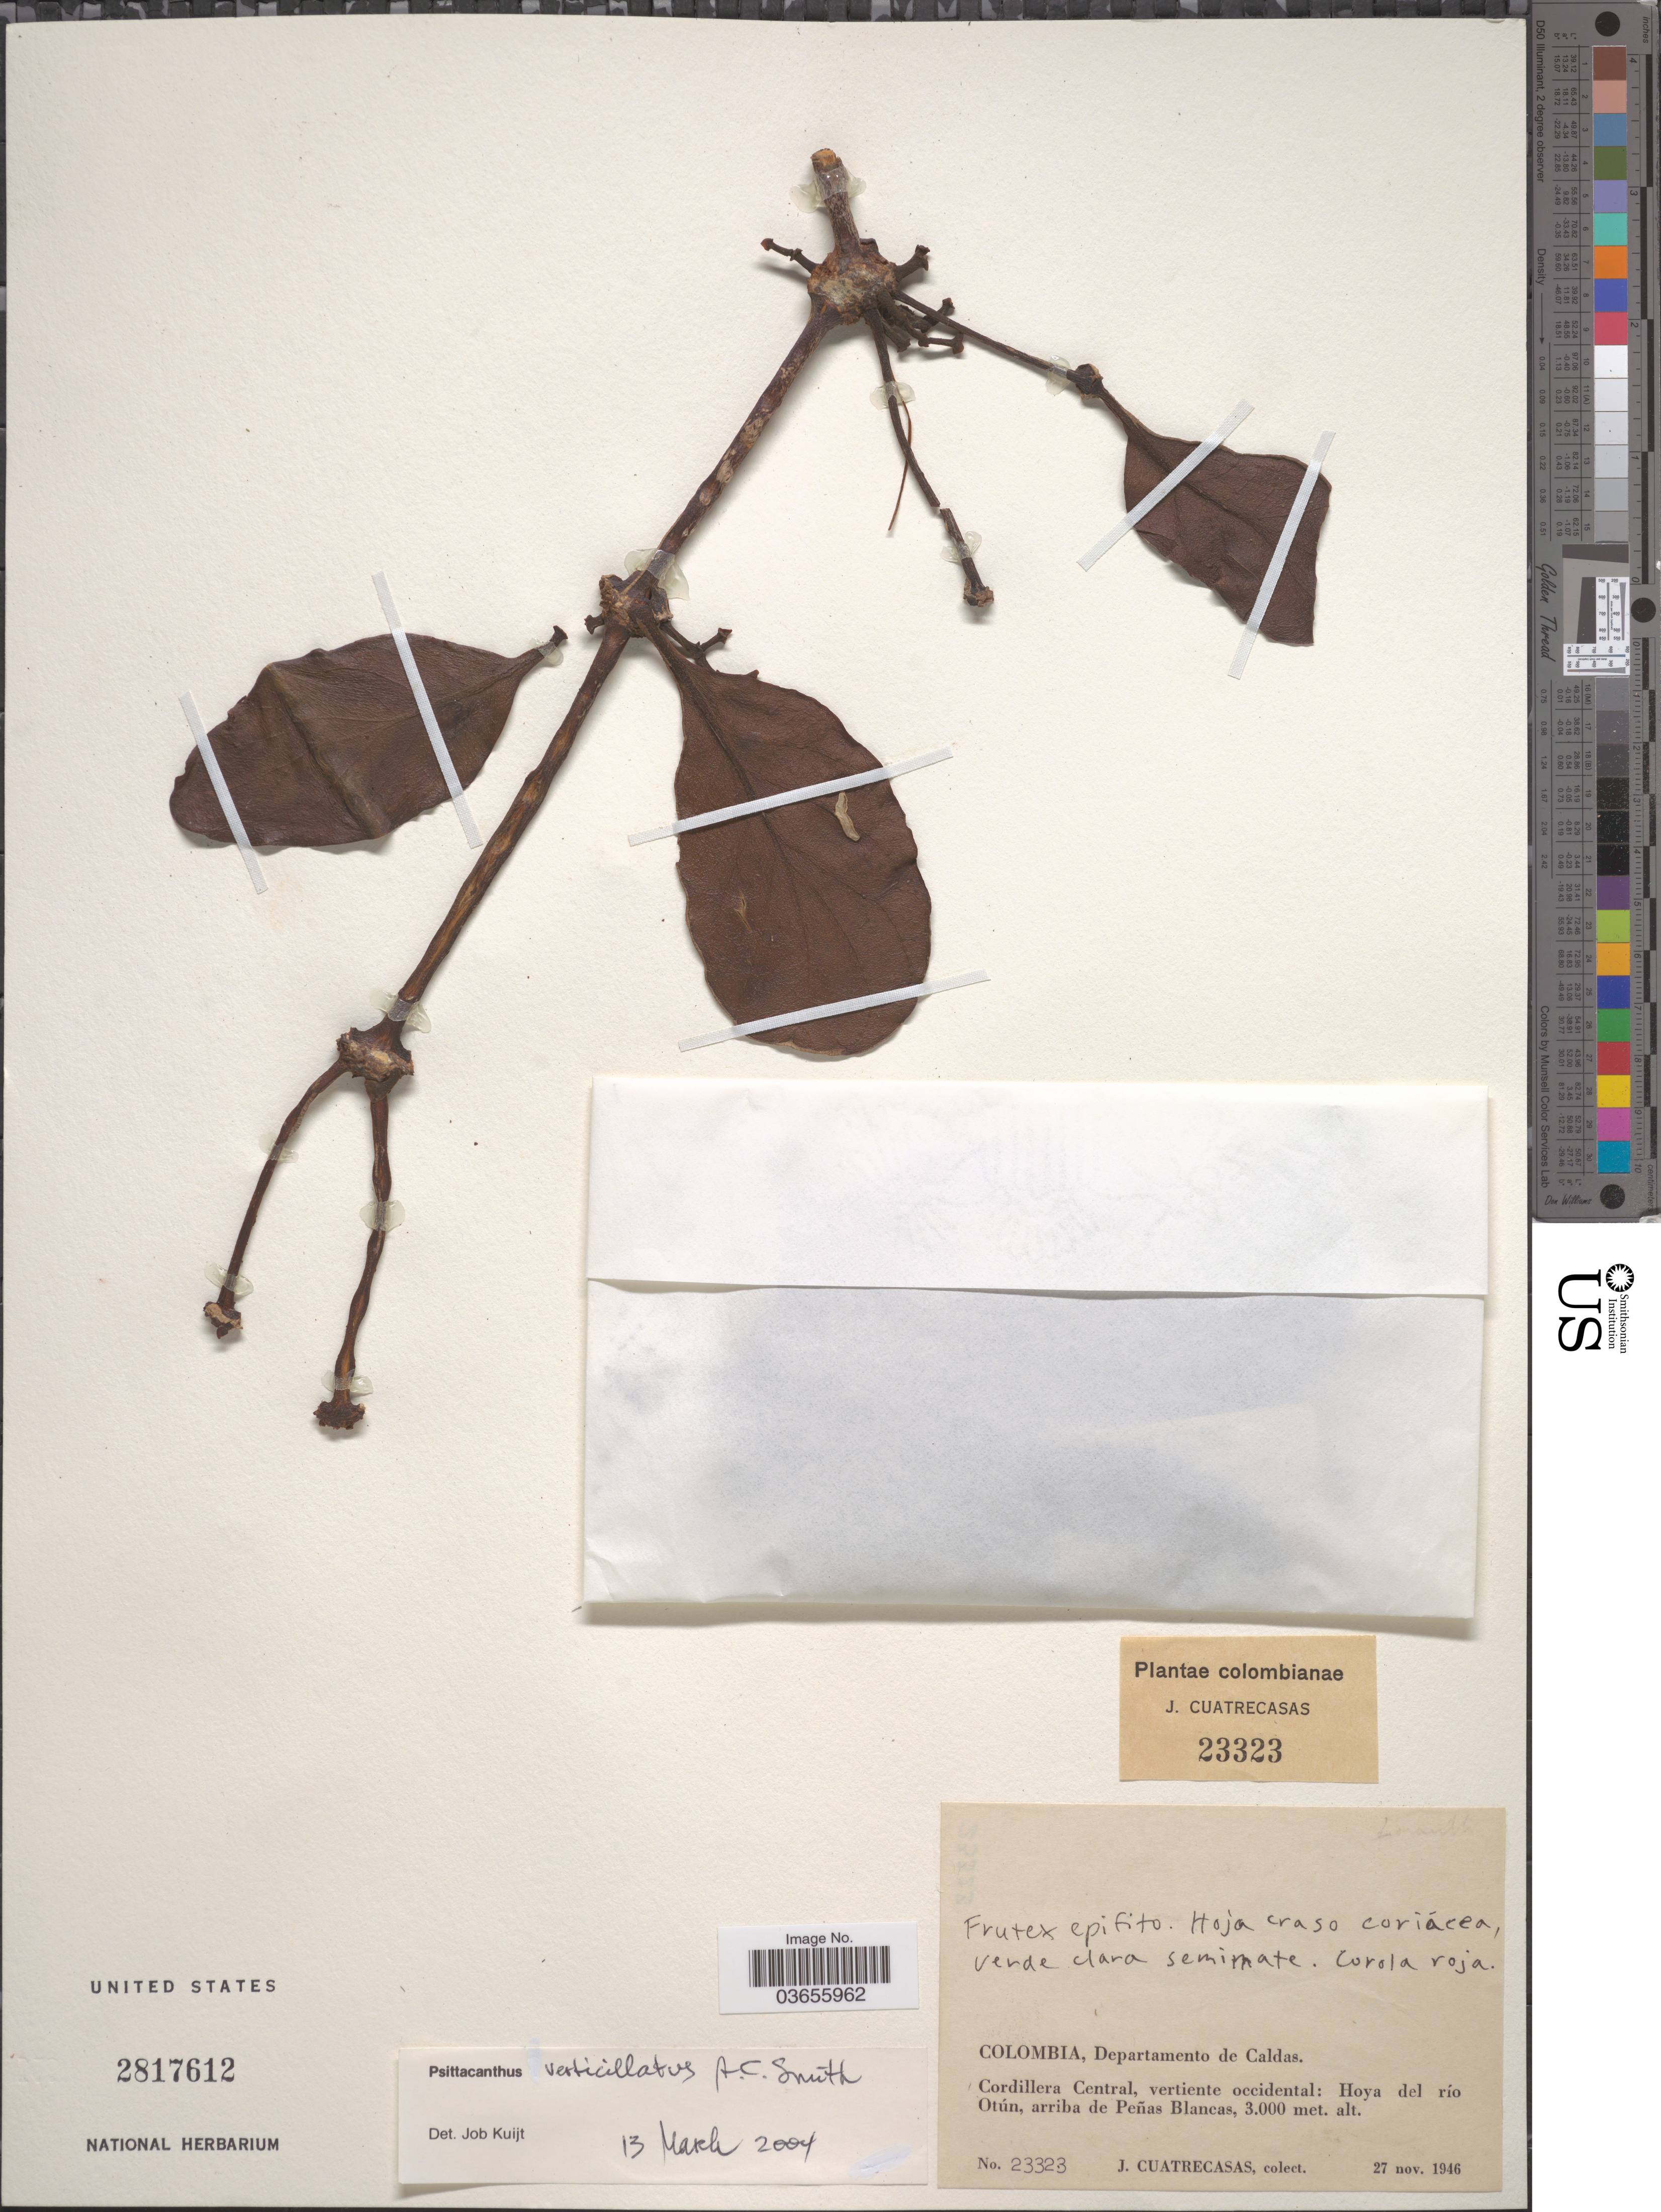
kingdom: Plantae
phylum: Tracheophyta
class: Magnoliopsida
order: Santalales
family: Loranthaceae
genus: Psittacanthus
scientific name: Psittacanthus verticillatus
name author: A.C. Sm.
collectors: J. Cuatrecasas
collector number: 23323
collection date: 1946-11-27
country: Colombia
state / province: Caldas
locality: Departamento de Caldas. Cordillera Central, vertiente occidental: Hoya del río Otún, arriba de Peñas Blancas.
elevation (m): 3000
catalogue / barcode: US 2817612